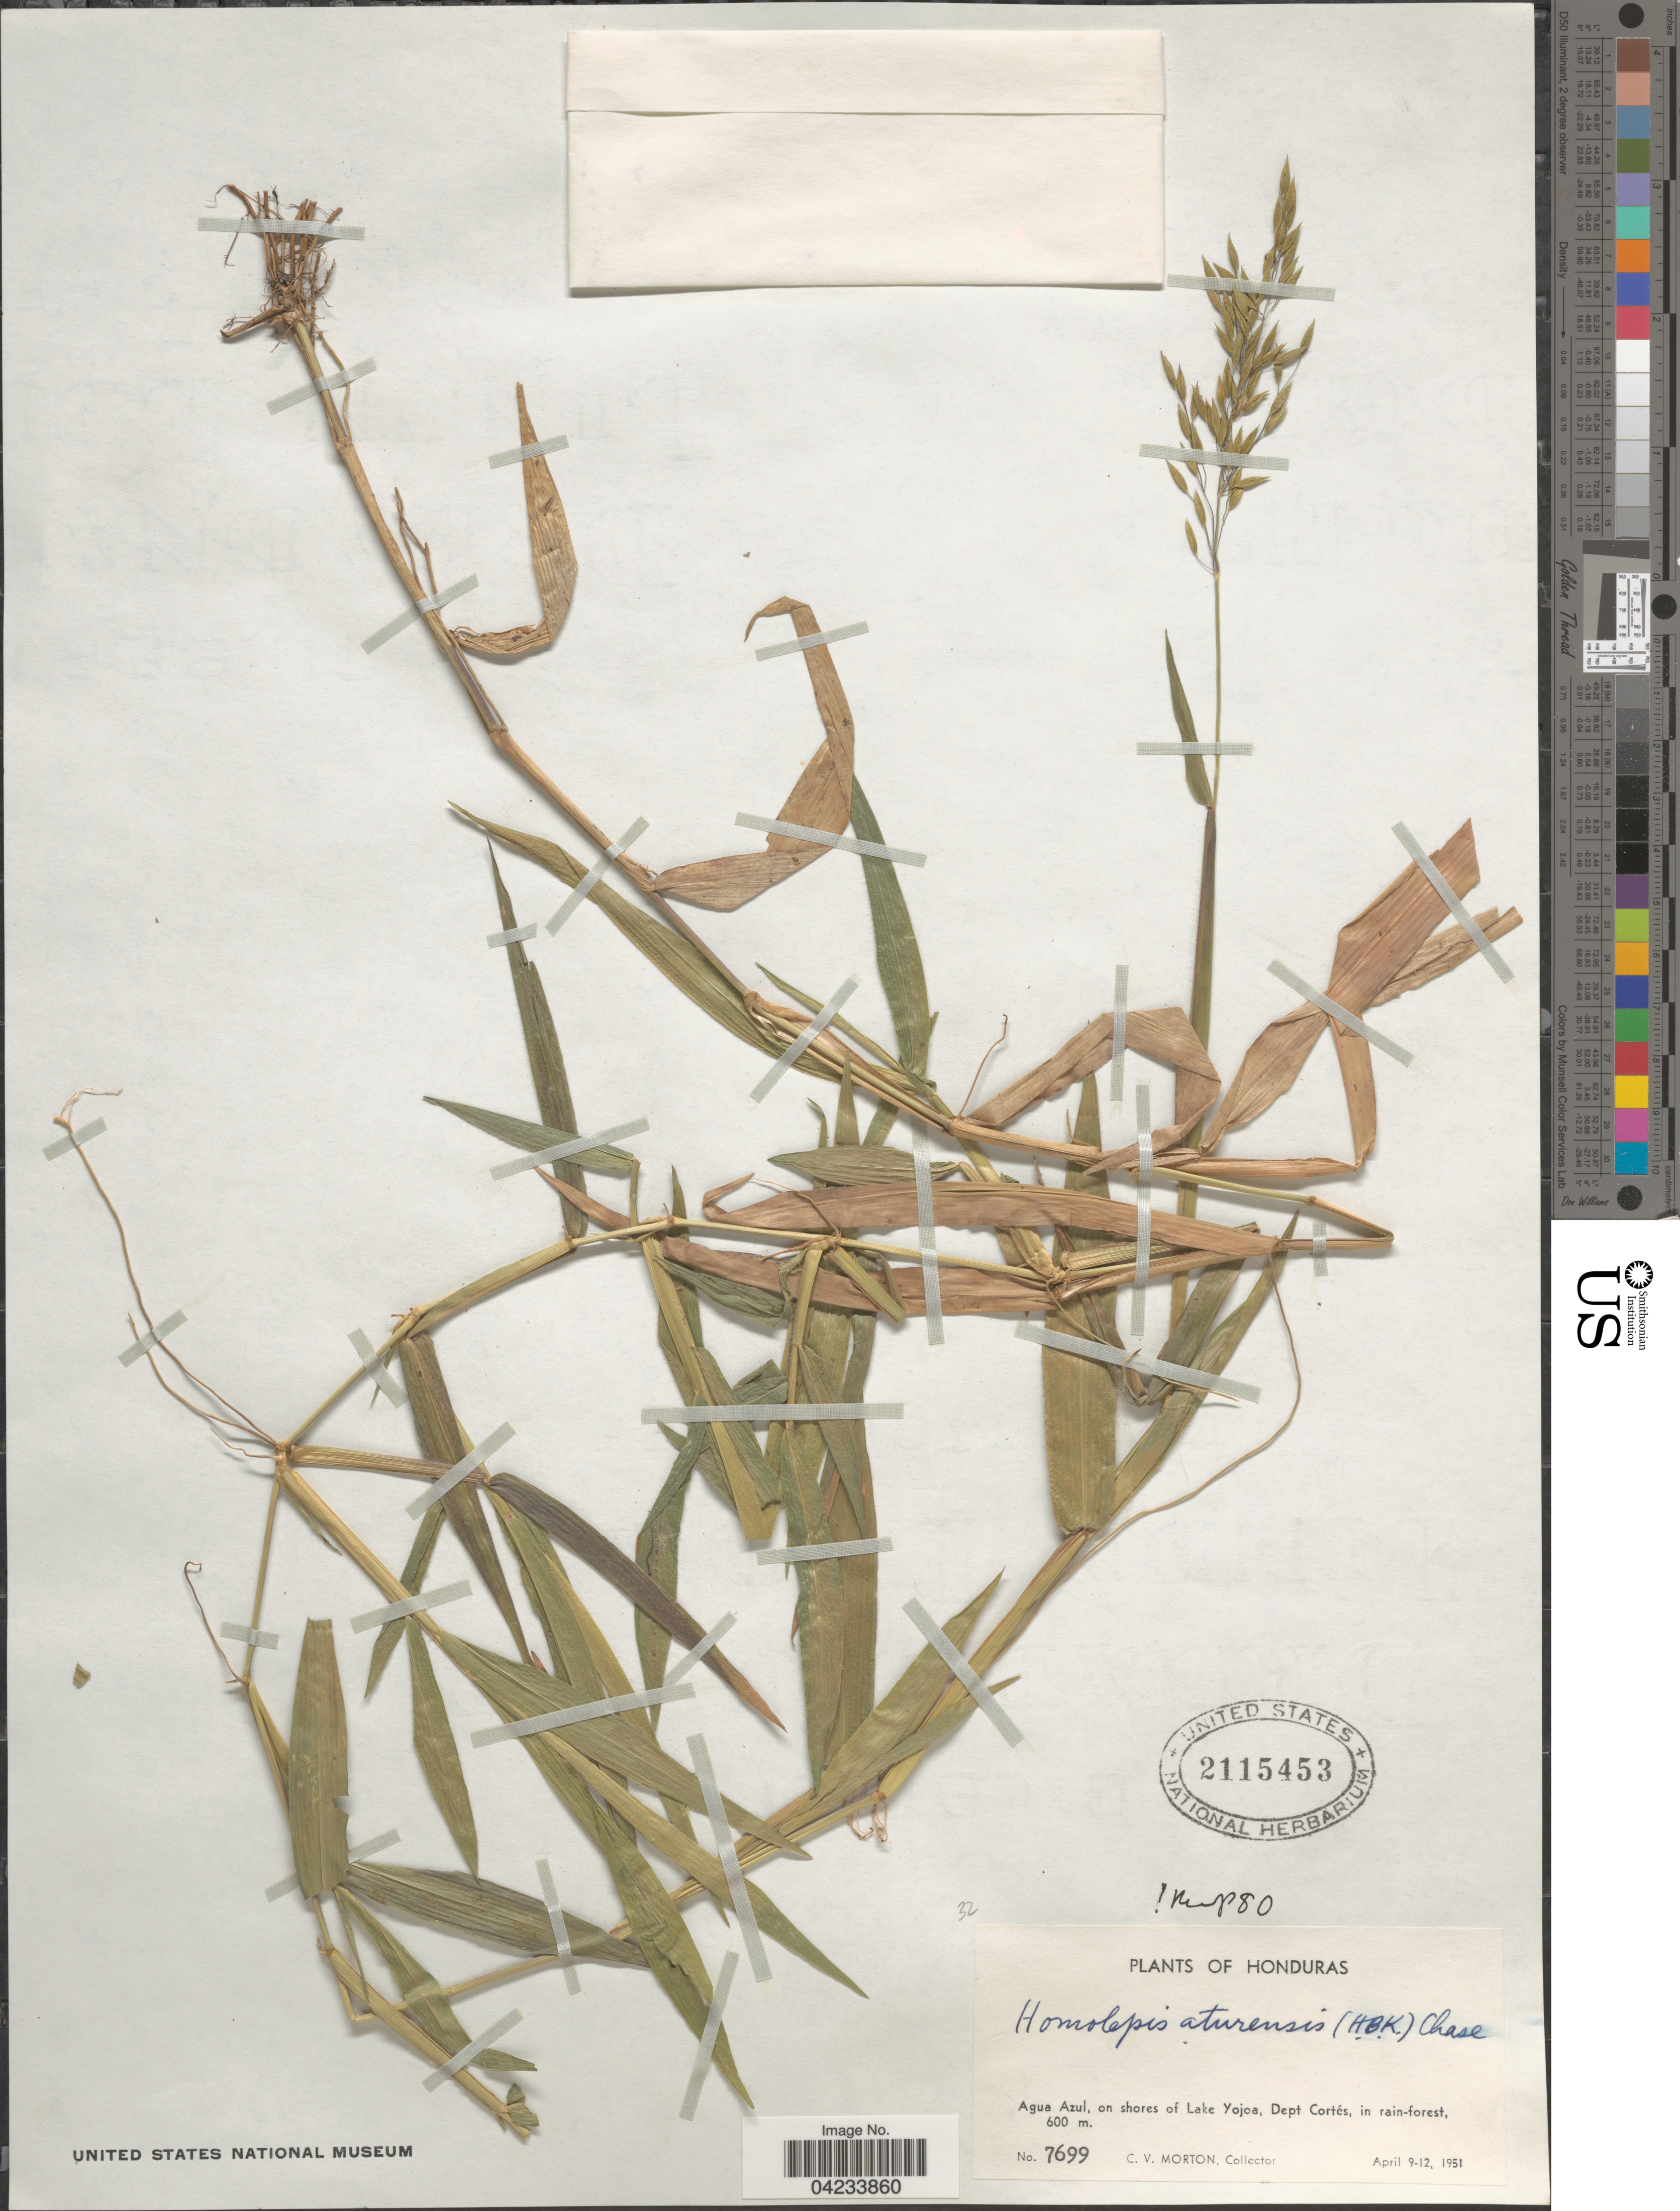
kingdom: Plantae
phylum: Tracheophyta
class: Liliopsida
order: Poales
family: Poaceae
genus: Homolepis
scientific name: Homolepis aturensis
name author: (Kunth) Chase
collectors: C. V. Morton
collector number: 7699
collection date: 1951-04-09/1951-04-12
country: Honduras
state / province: Cortes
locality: Agua Azul, on shores of Lake Yojoa, Dept. Cortés, in rain-forest.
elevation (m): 600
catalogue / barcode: US 2115453